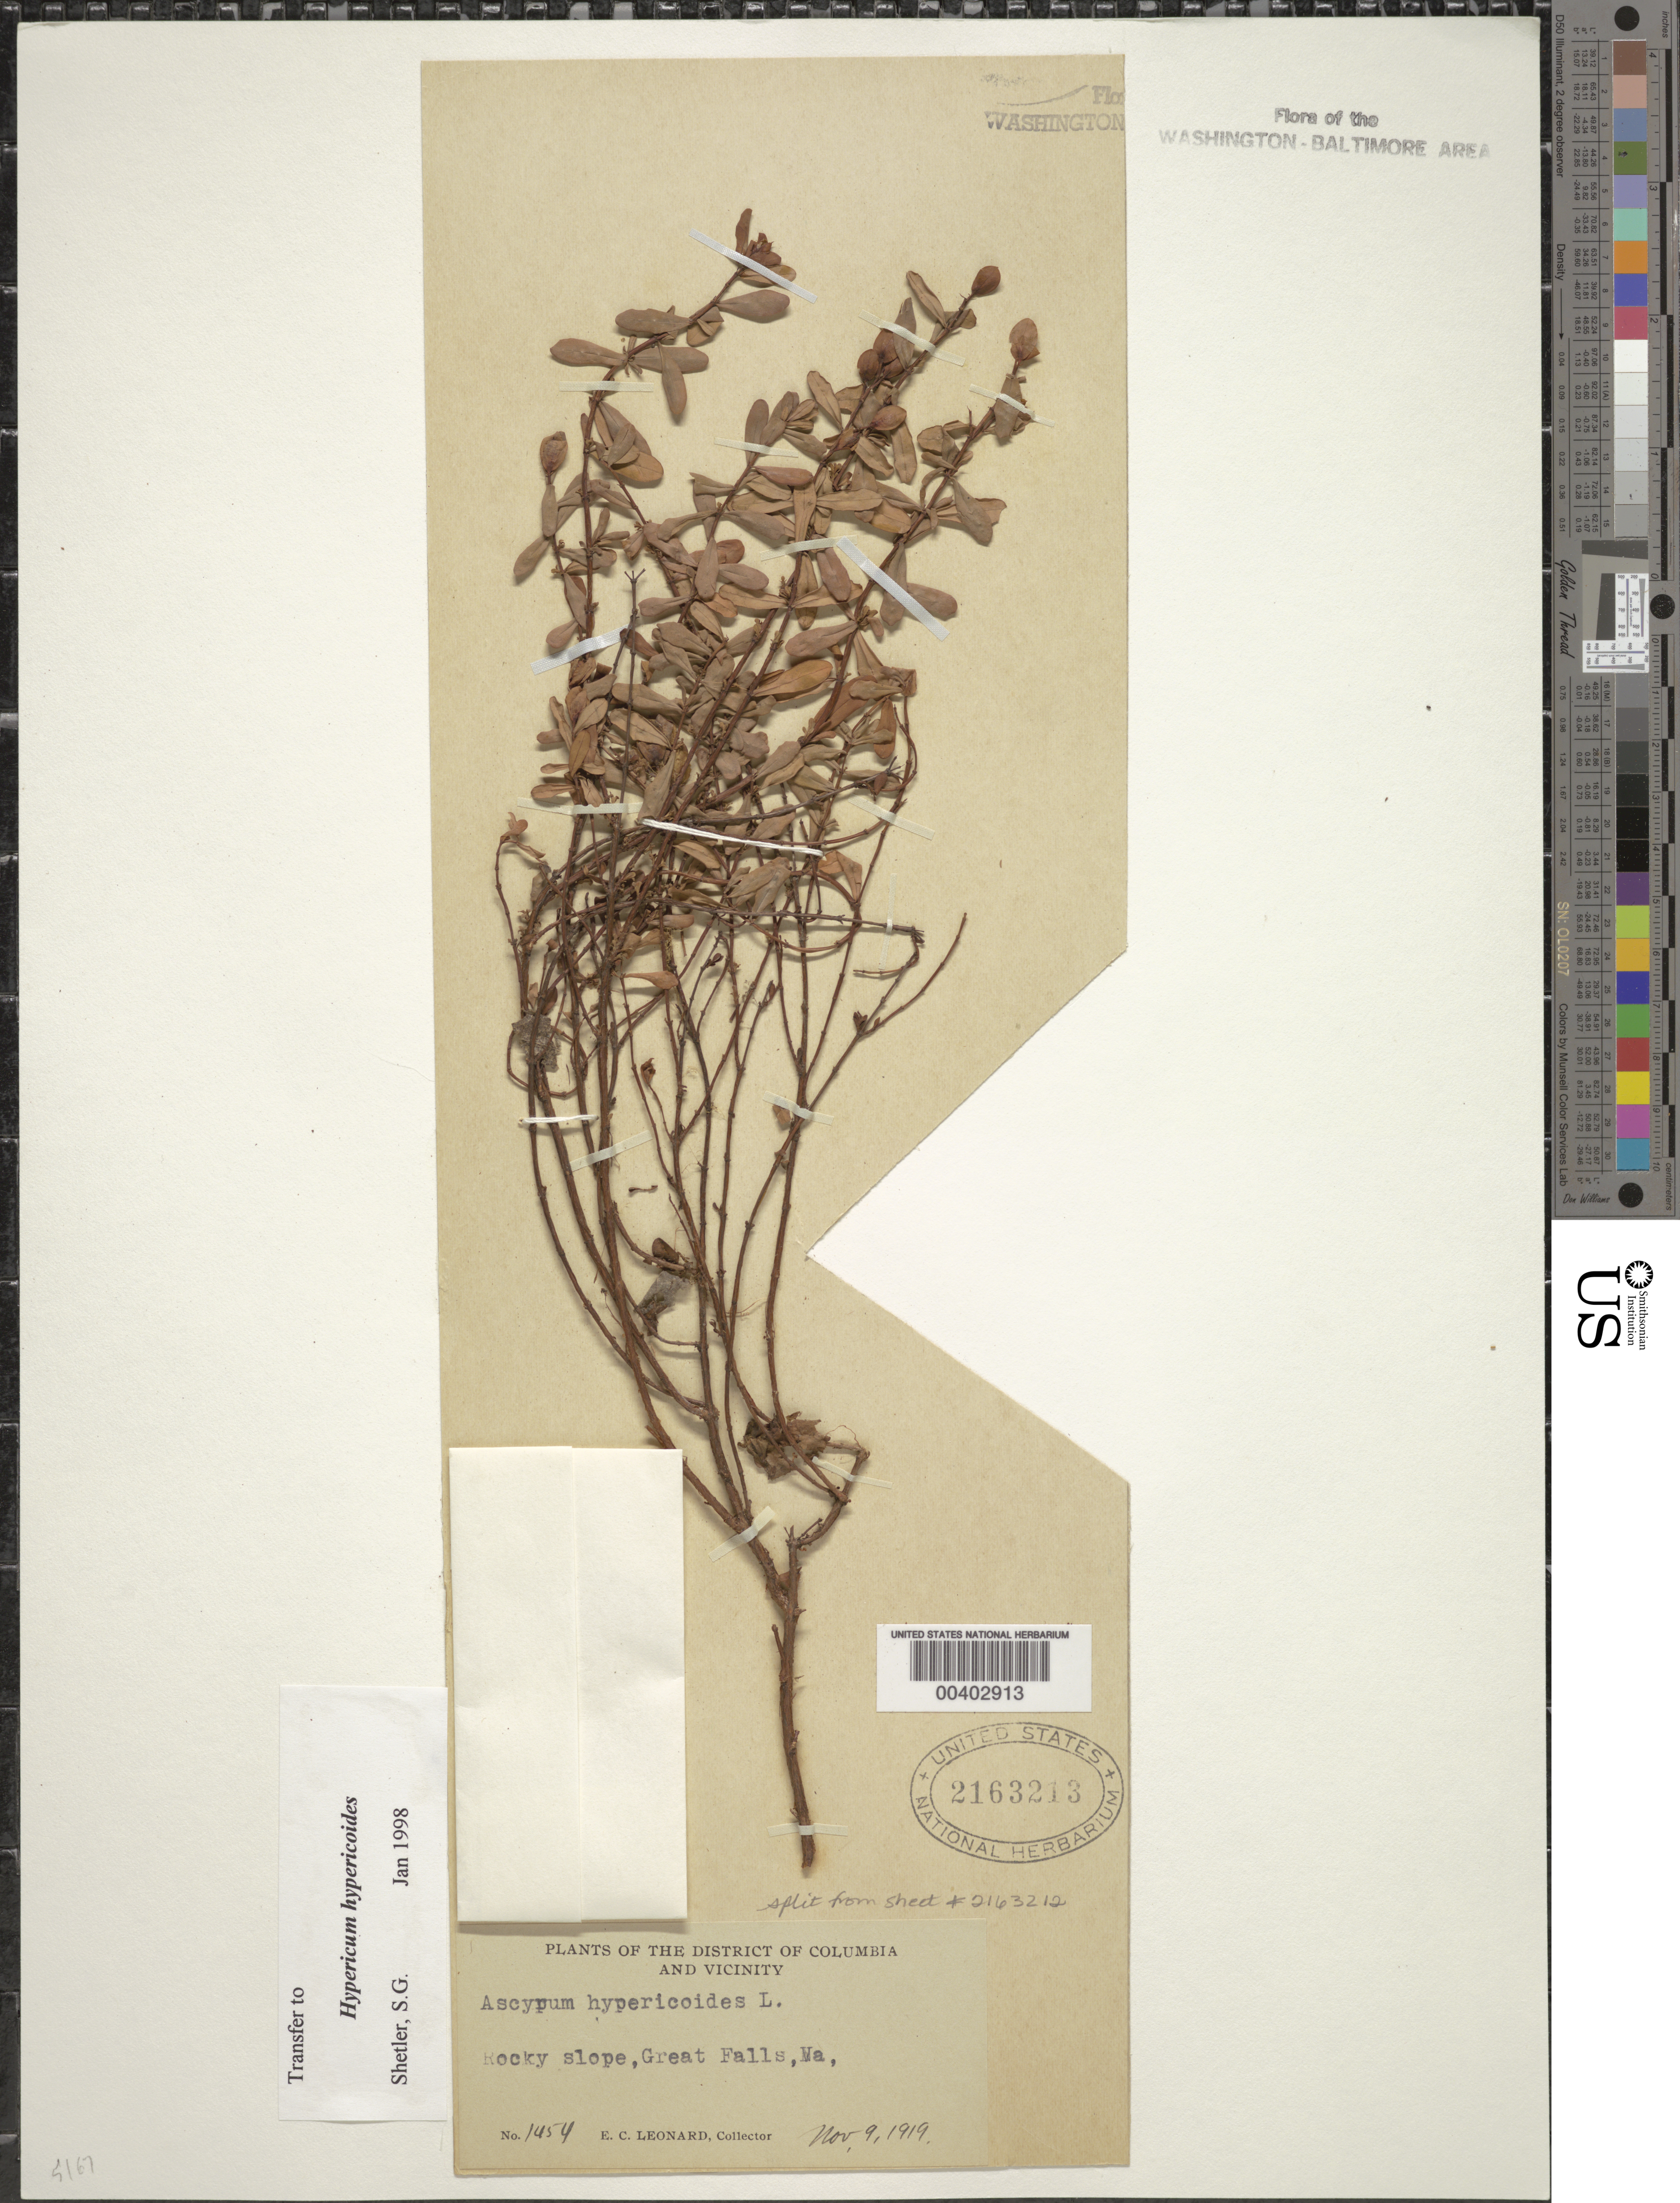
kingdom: Plantae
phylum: Tracheophyta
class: Magnoliopsida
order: Malpighiales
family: Hypericaceae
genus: Hypericum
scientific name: Hypericum hypericoides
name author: (L.) Crantz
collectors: E. C. Leonard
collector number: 1454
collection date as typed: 09 Nov 1919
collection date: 1919-11-09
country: United States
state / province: Virginia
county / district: Fairfax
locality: Great Falls C. & O. Canal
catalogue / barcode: US 2163213